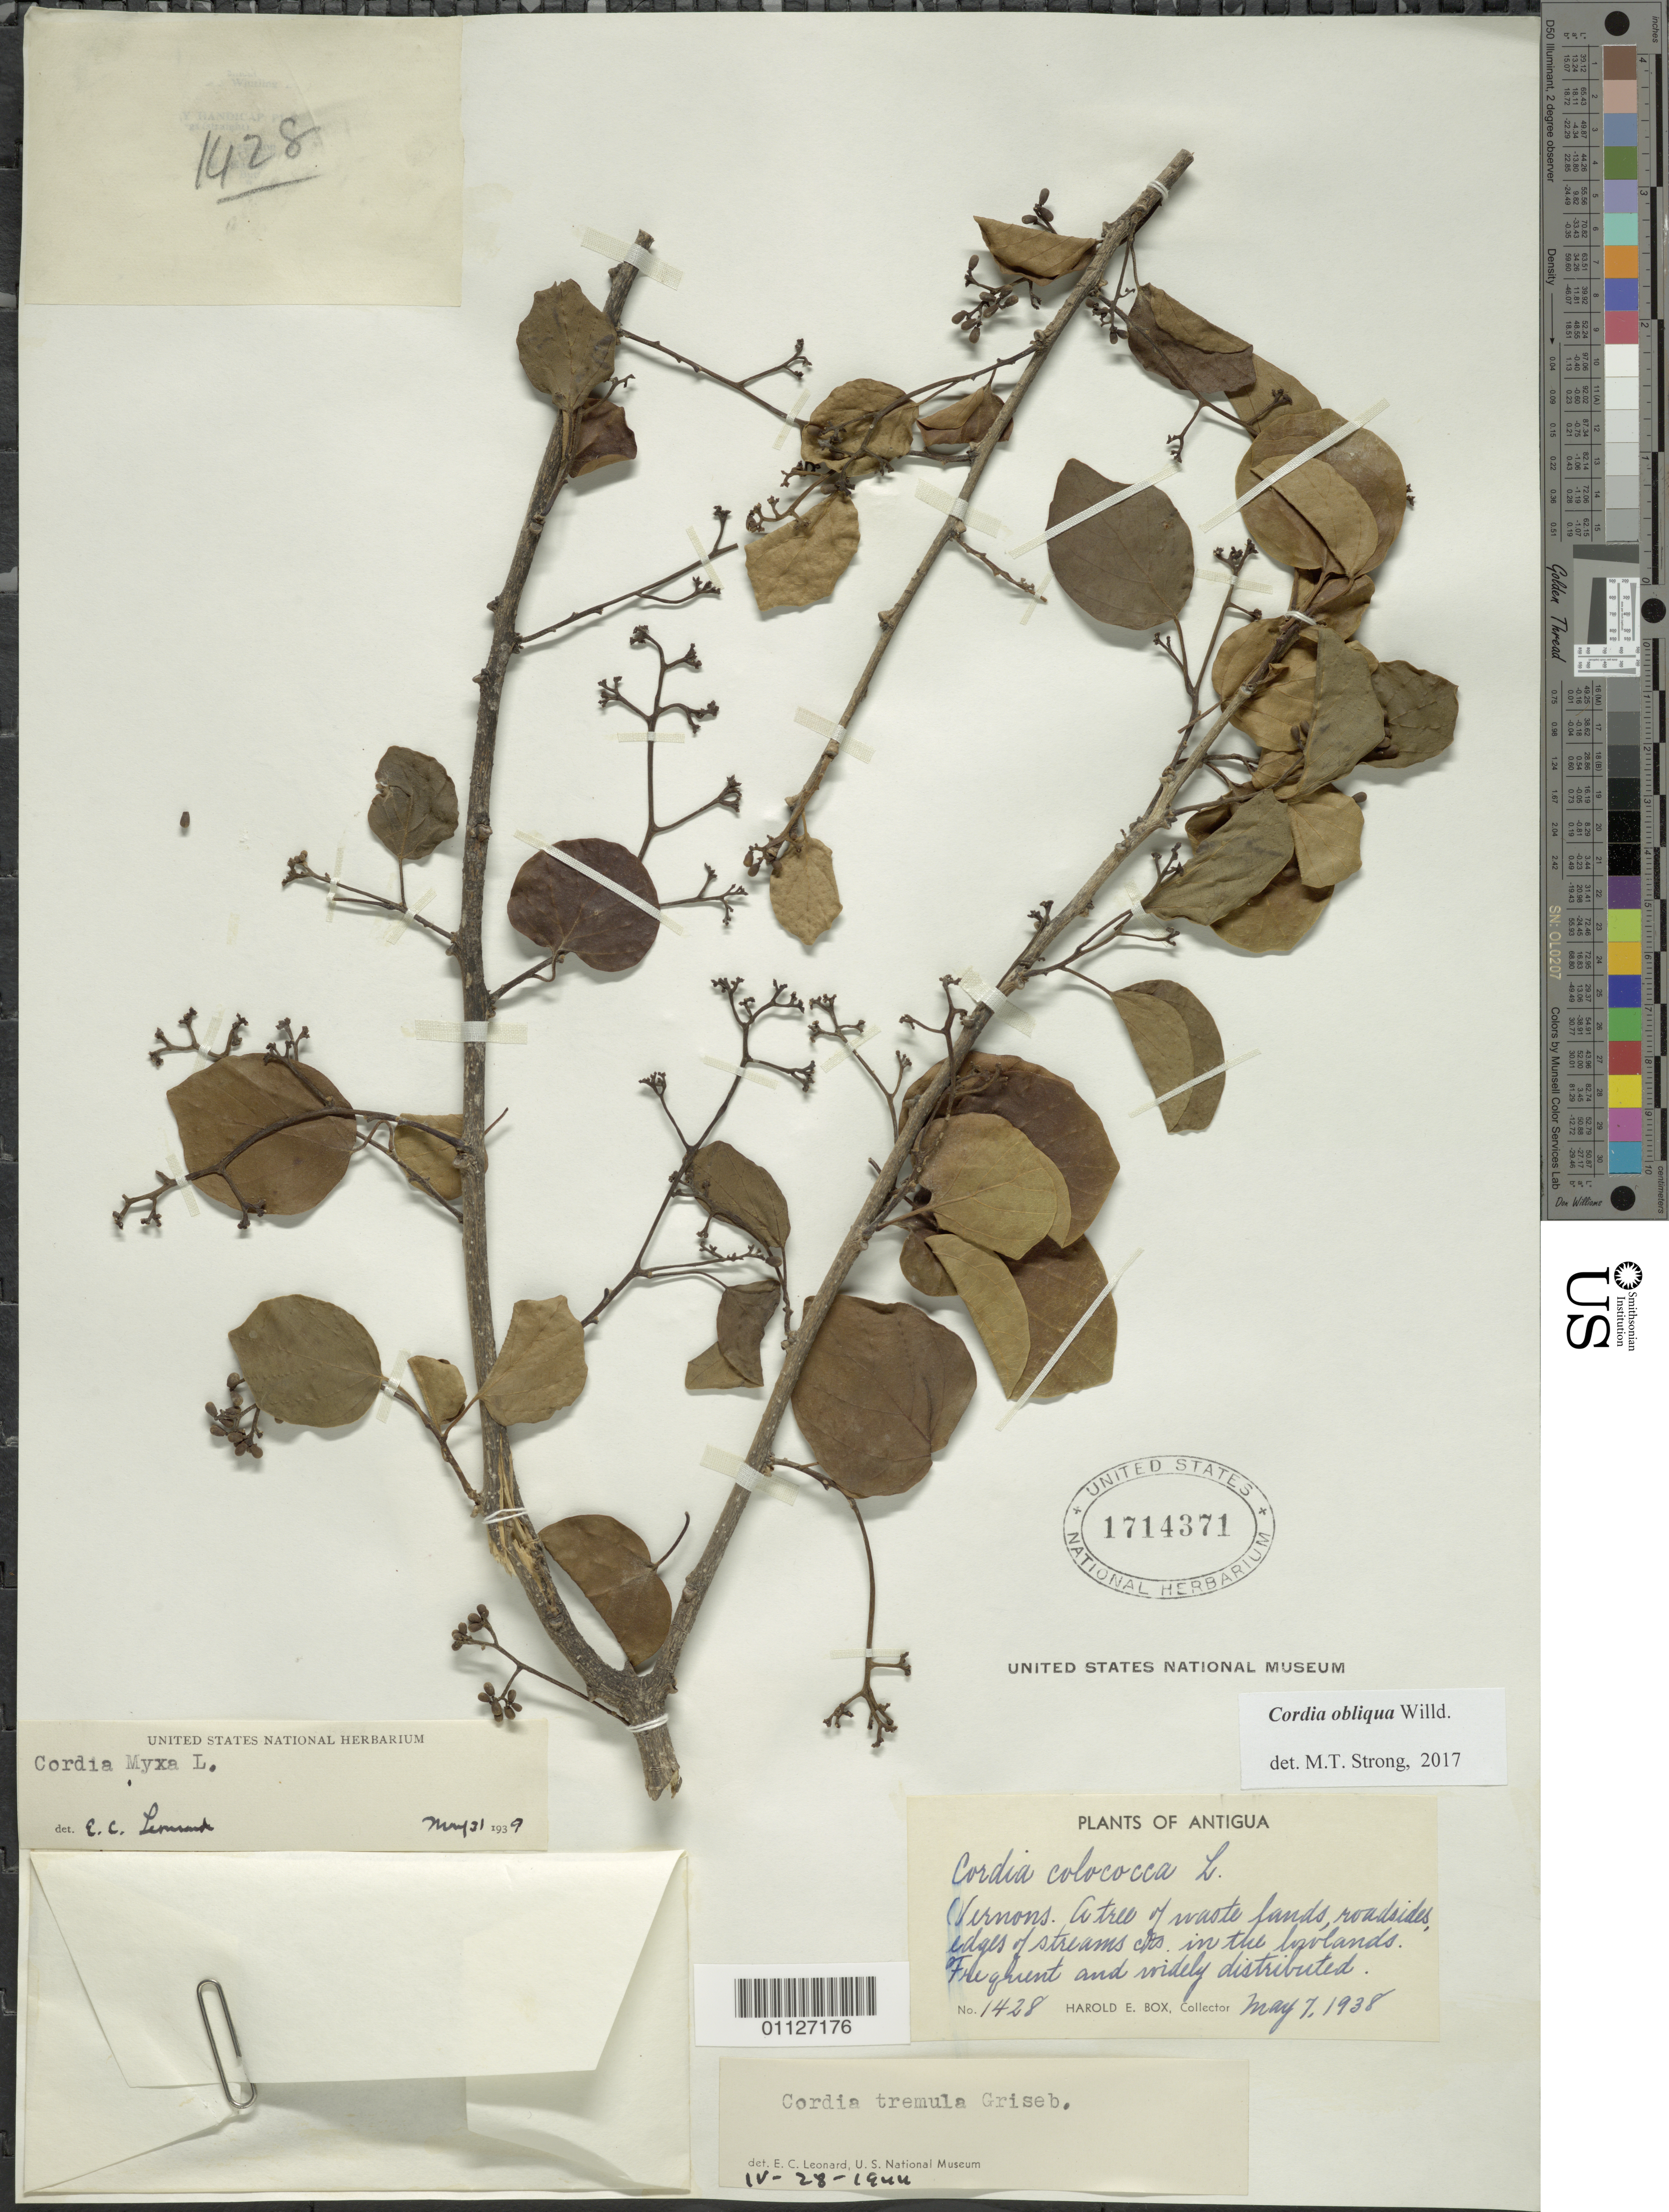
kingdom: Plantae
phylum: Tracheophyta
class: Magnoliopsida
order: Boraginales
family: Cordiaceae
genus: Cordia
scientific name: Cordia obliqua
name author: Willd.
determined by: Strong, M. T., (US), Smithsonian Institution - National Museum of Natural History (UNITED STATES)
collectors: H. E. Box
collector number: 1428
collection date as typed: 07 May 1938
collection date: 1938-05-07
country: Antigua and Barbuda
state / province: Saint Peter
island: Antigua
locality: Vernons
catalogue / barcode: US 1714371